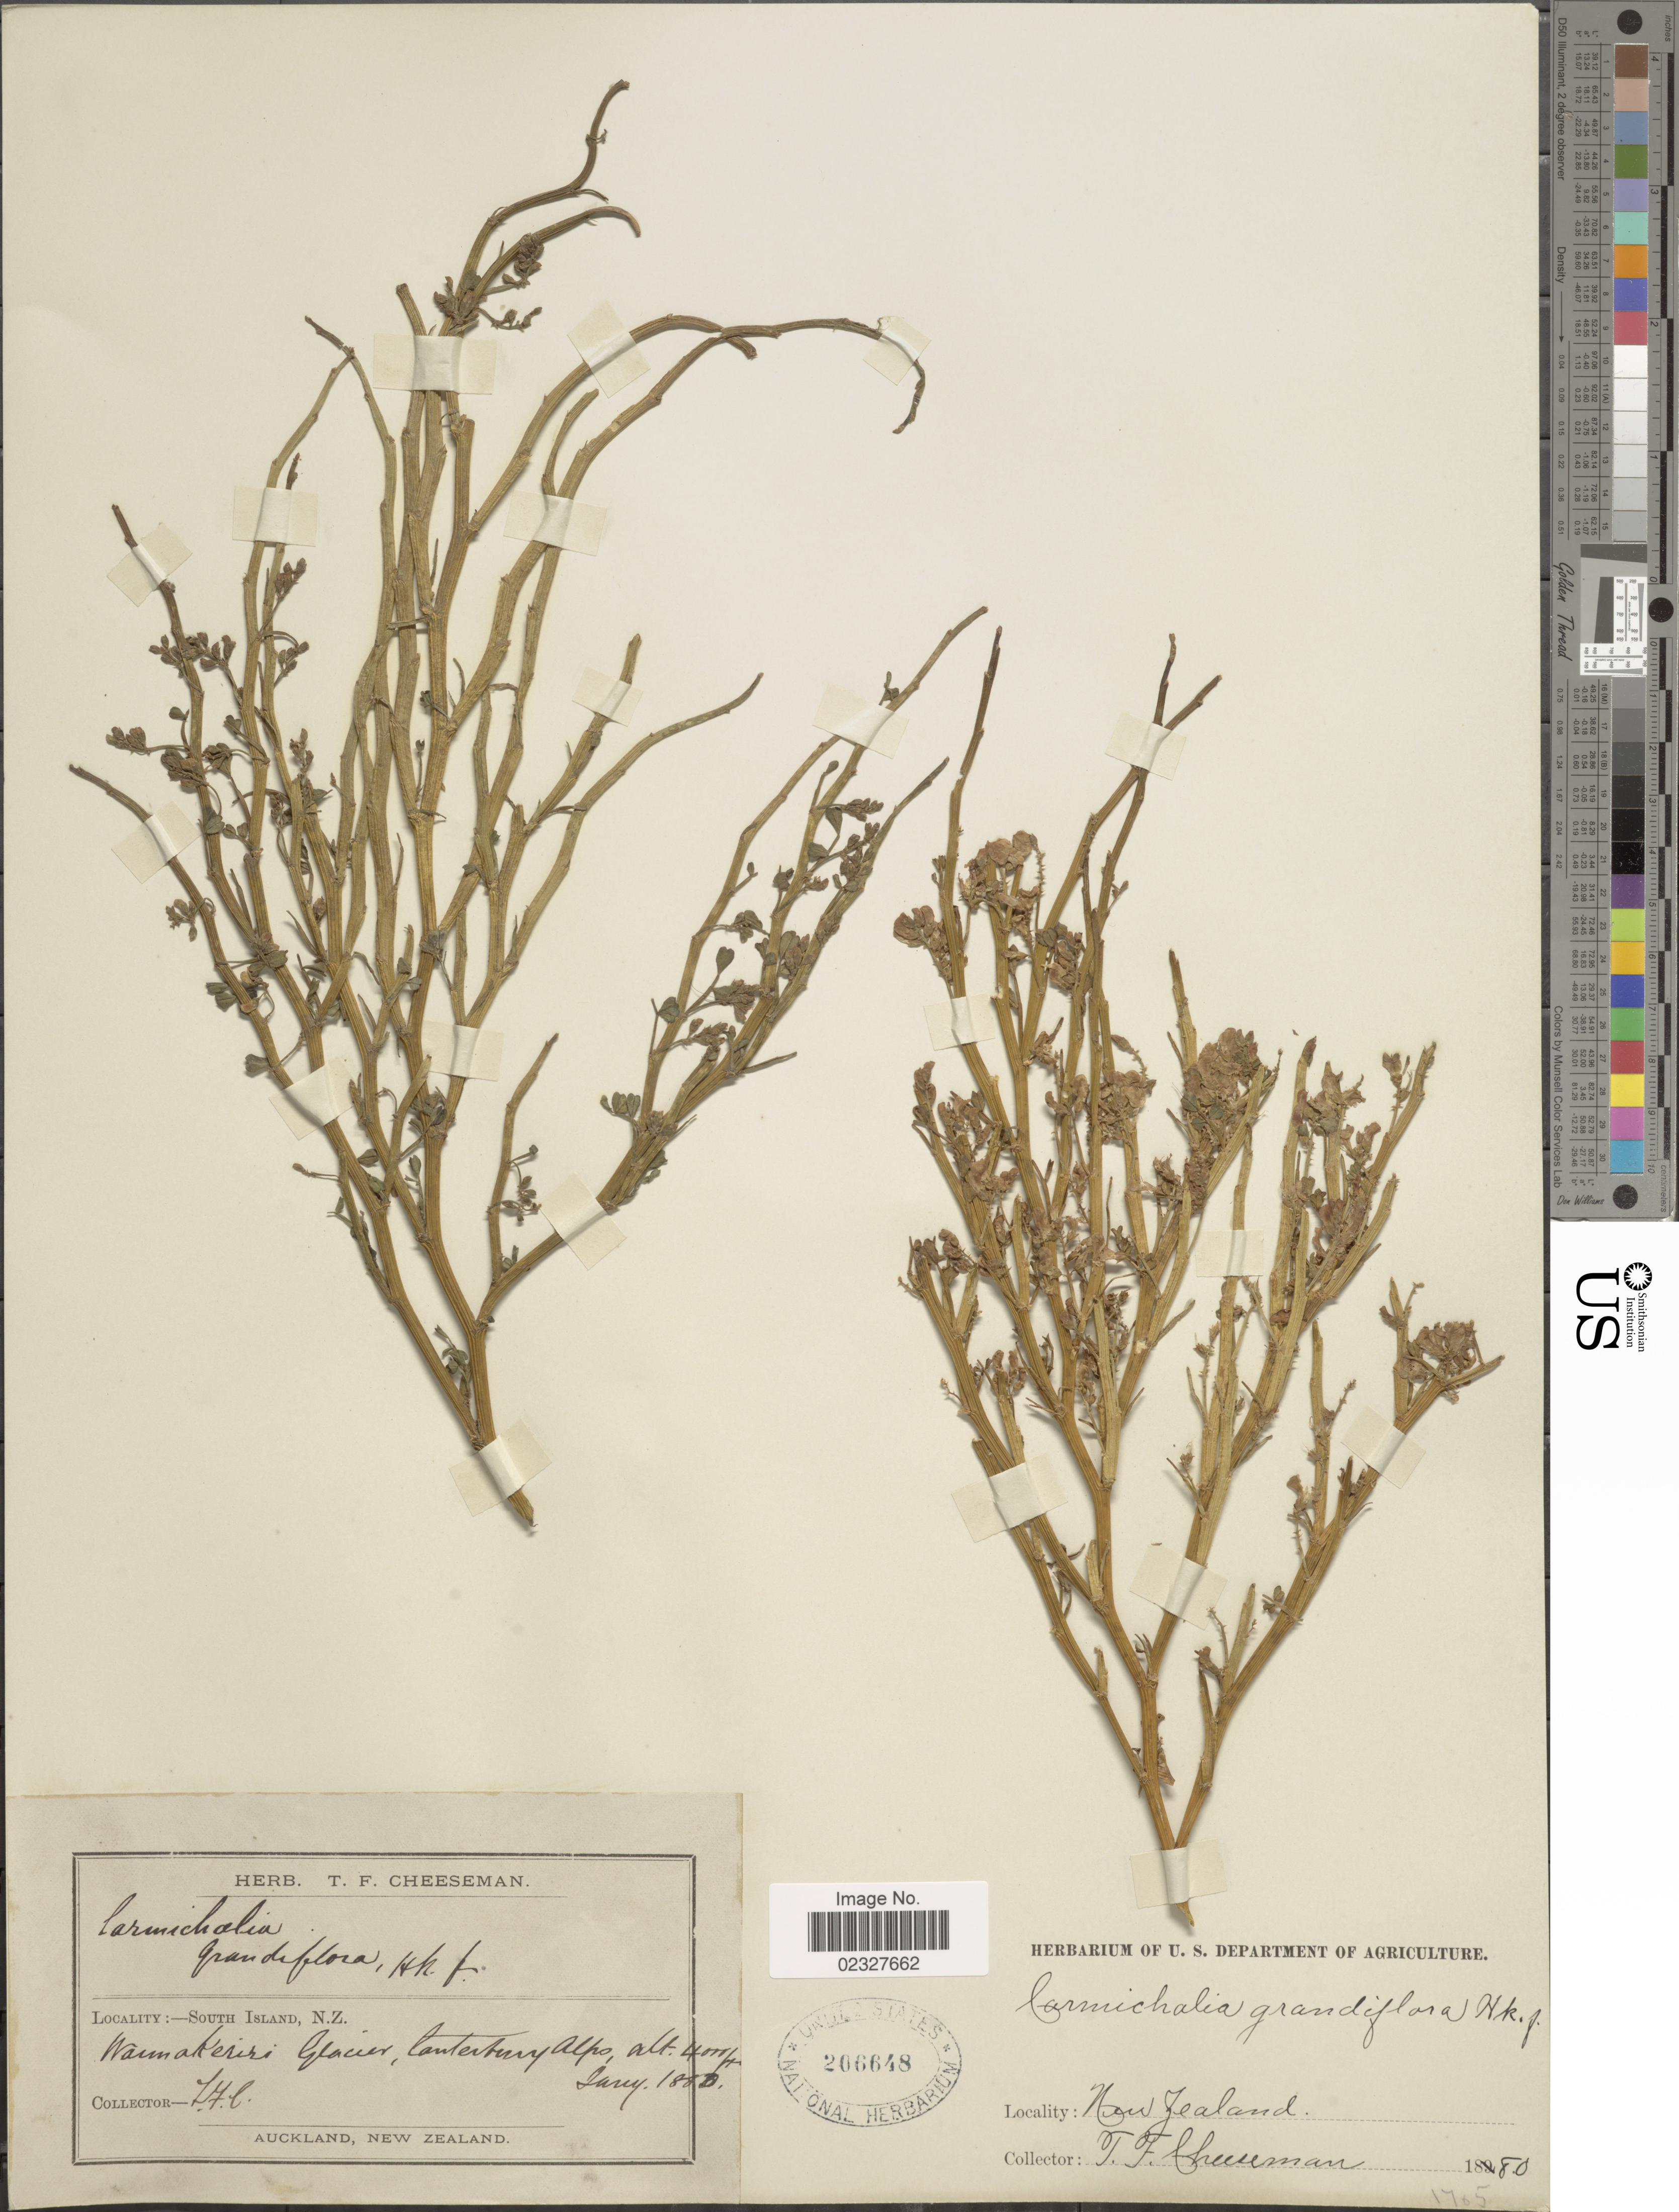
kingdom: Plantae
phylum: Tracheophyta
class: Magnoliopsida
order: Fabales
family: Fabaceae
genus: Carmichaelia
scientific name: Carmichaelia grandiflora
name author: Hook. f.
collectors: T. F. Cheeseman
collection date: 1880-01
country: New Zealand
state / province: Canterbury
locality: Waimakariri Glacier, Canterbury Alps.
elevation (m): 1219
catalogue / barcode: US 206648